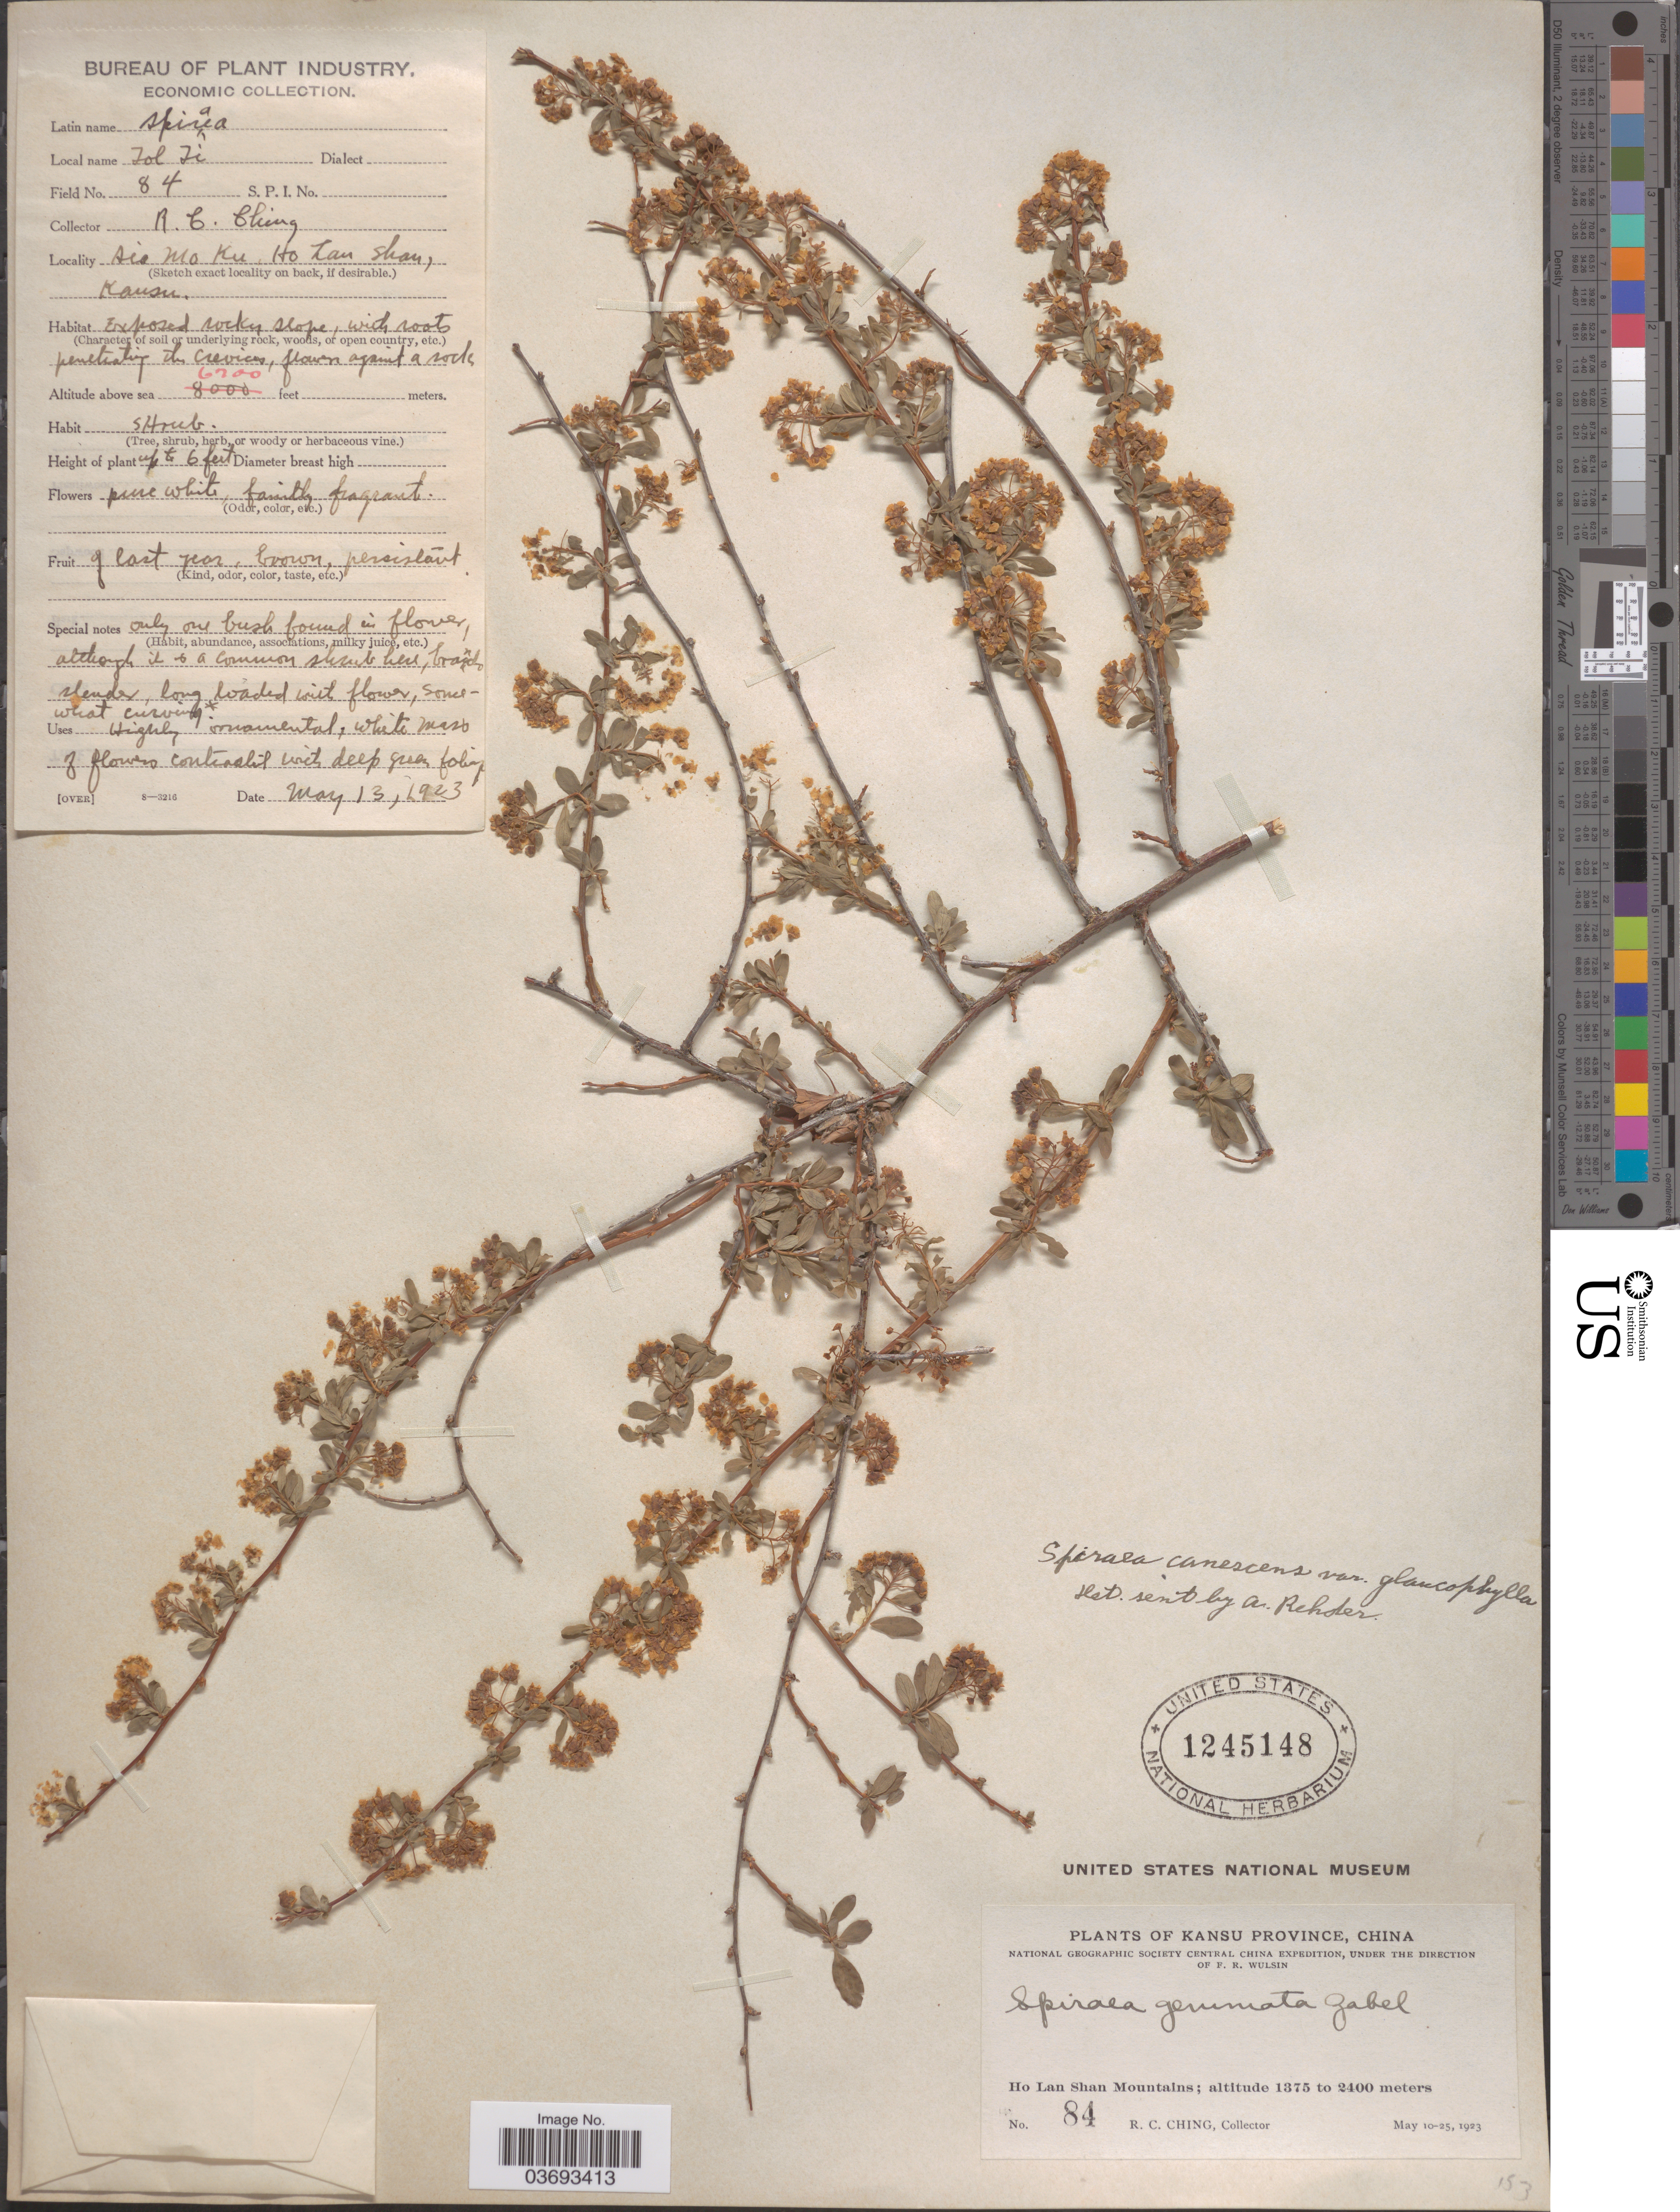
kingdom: Plantae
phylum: Tracheophyta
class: Magnoliopsida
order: Rosales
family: Rosaceae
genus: Spiraea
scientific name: Spiraea canescens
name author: D. Don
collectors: R. C. Ching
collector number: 84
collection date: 1923-05-13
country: China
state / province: Gansu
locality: Ais [interpreted] Mo Ku, Ho Lan Shan. Kansu Province. Ho Lan Shan Mountain.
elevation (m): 2042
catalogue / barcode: US 1245148